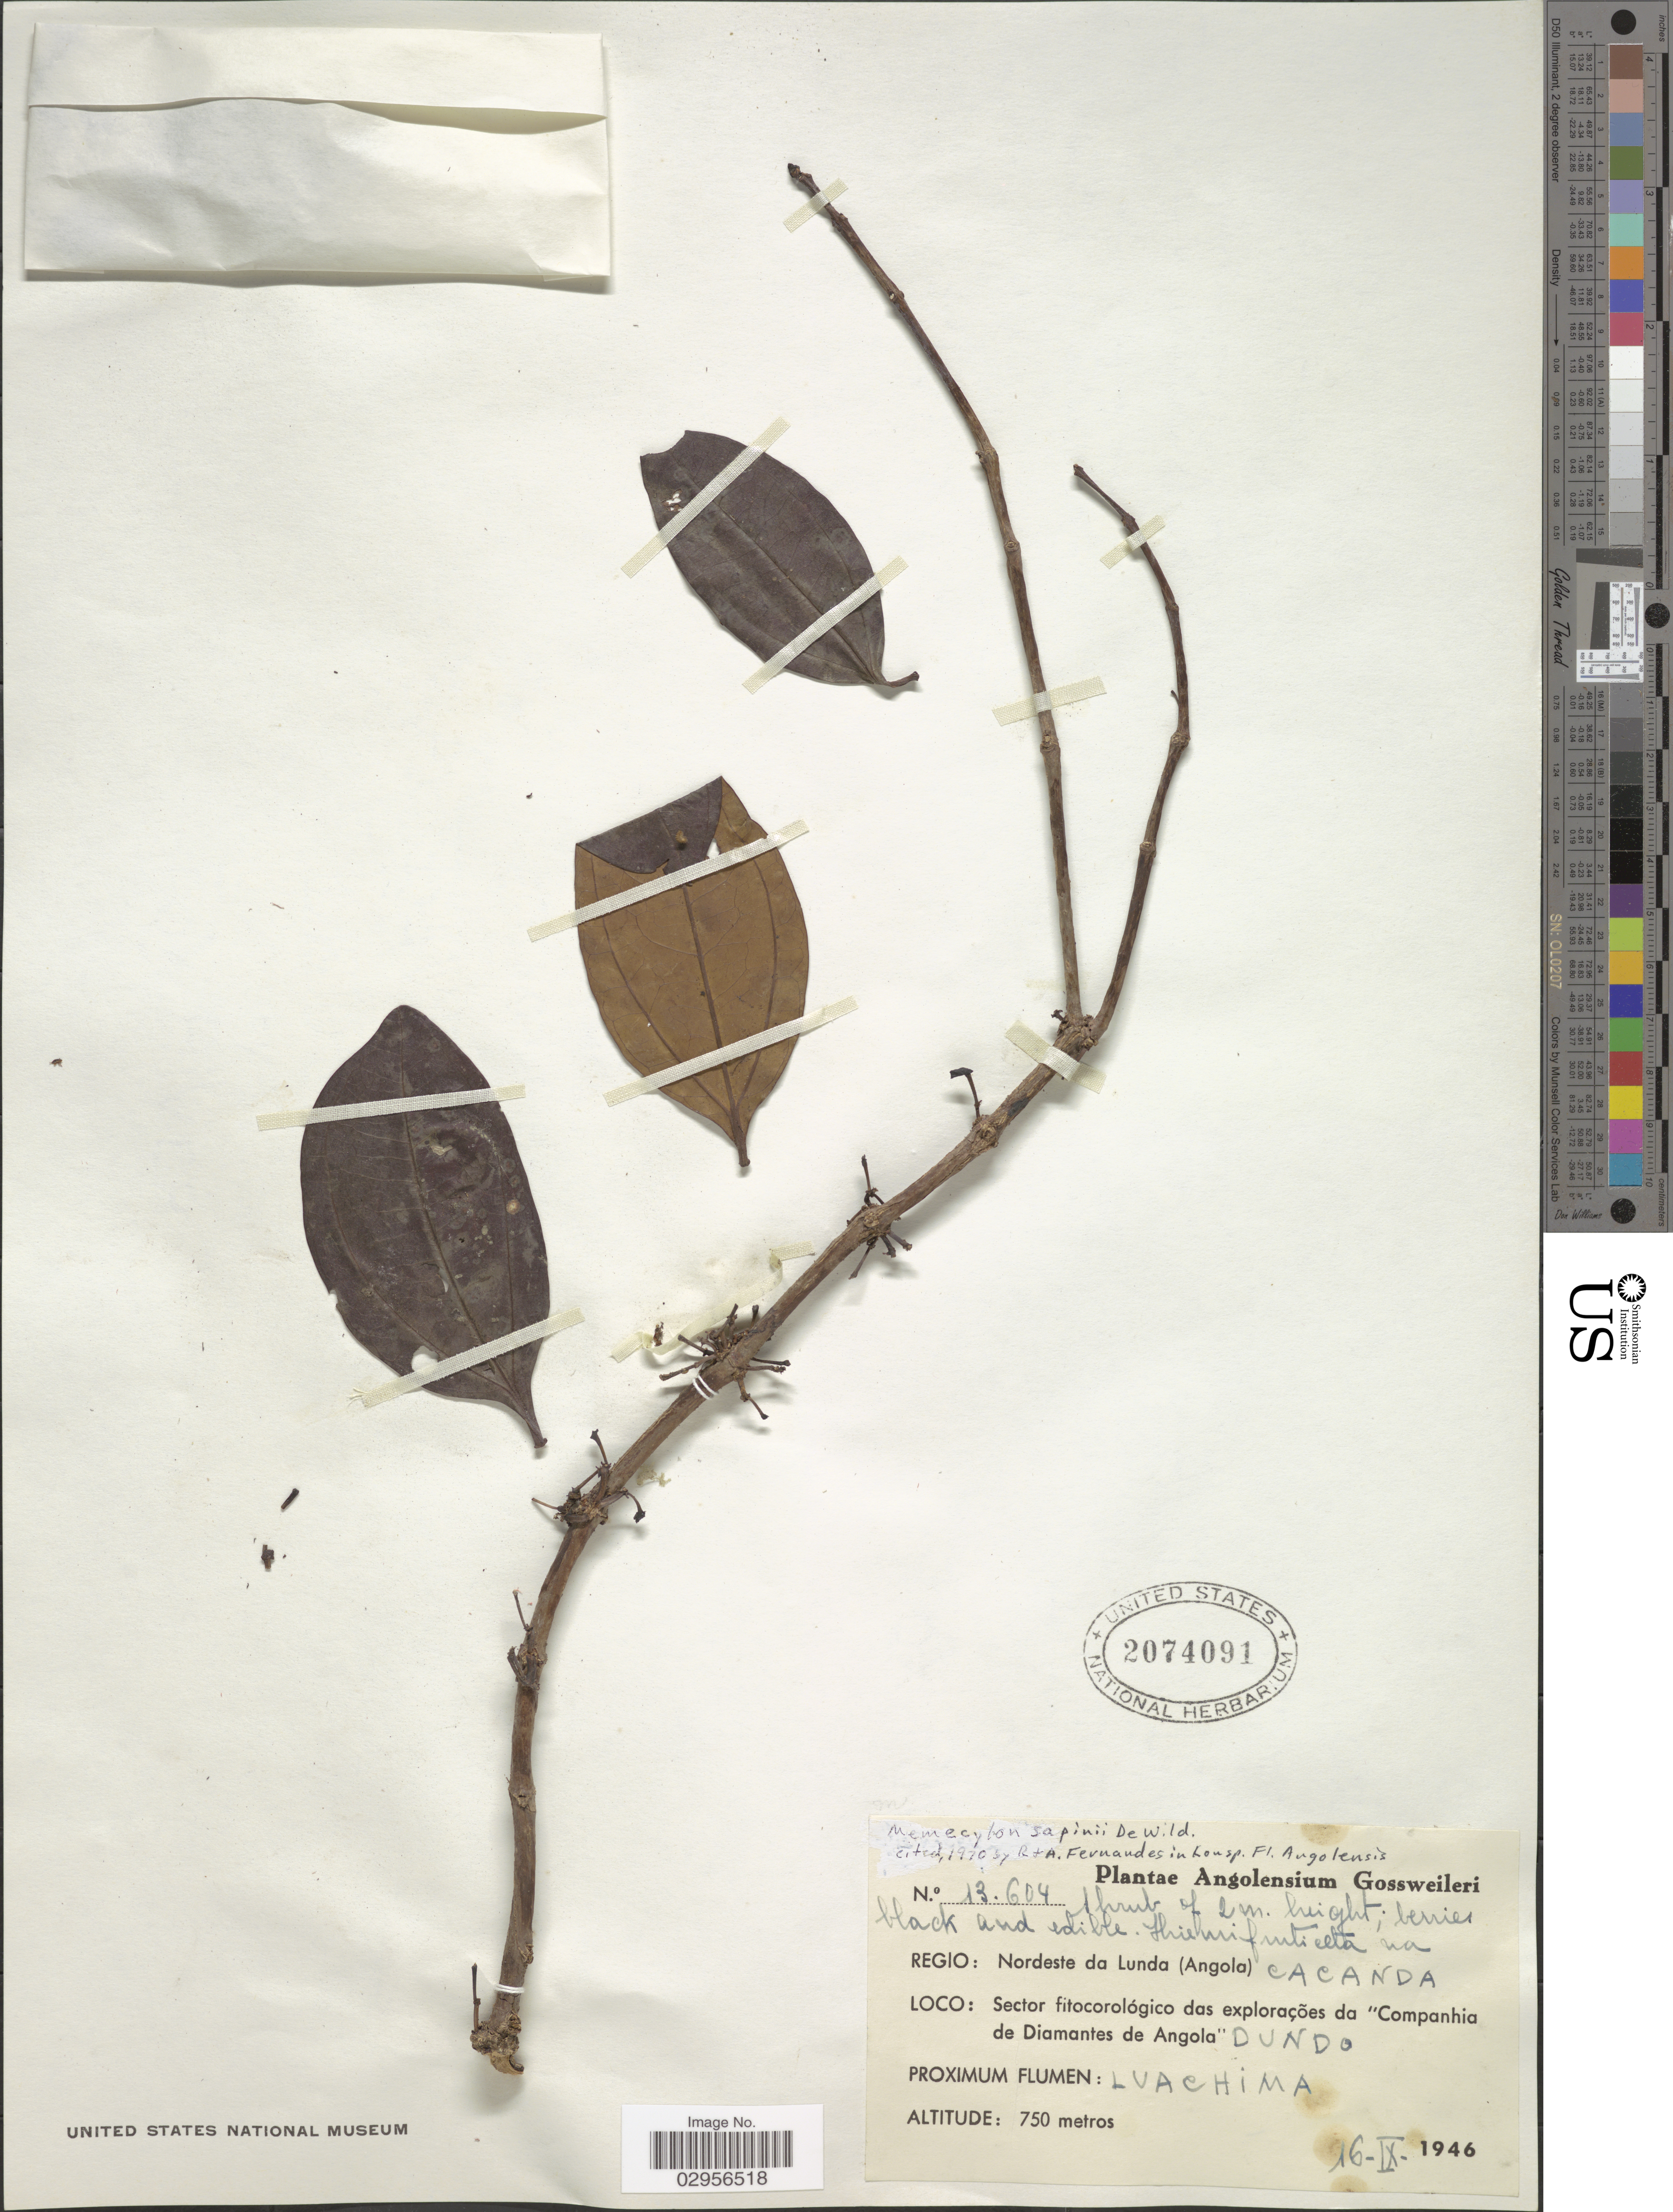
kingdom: Plantae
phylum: Tracheophyta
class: Magnoliopsida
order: Myrtales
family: Melastomataceae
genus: Memecylon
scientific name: Memecylon sapinii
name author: De Wild.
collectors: -. Gossweiler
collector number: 13604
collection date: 1946-09-16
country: Angola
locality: Regio: Nordeste da Lunda, Sector fitocorológico das explorações da "Companhia de Diamantes da Angola", Dundo. Proximun Flumen: Luachima.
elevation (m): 750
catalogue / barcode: US 2074091